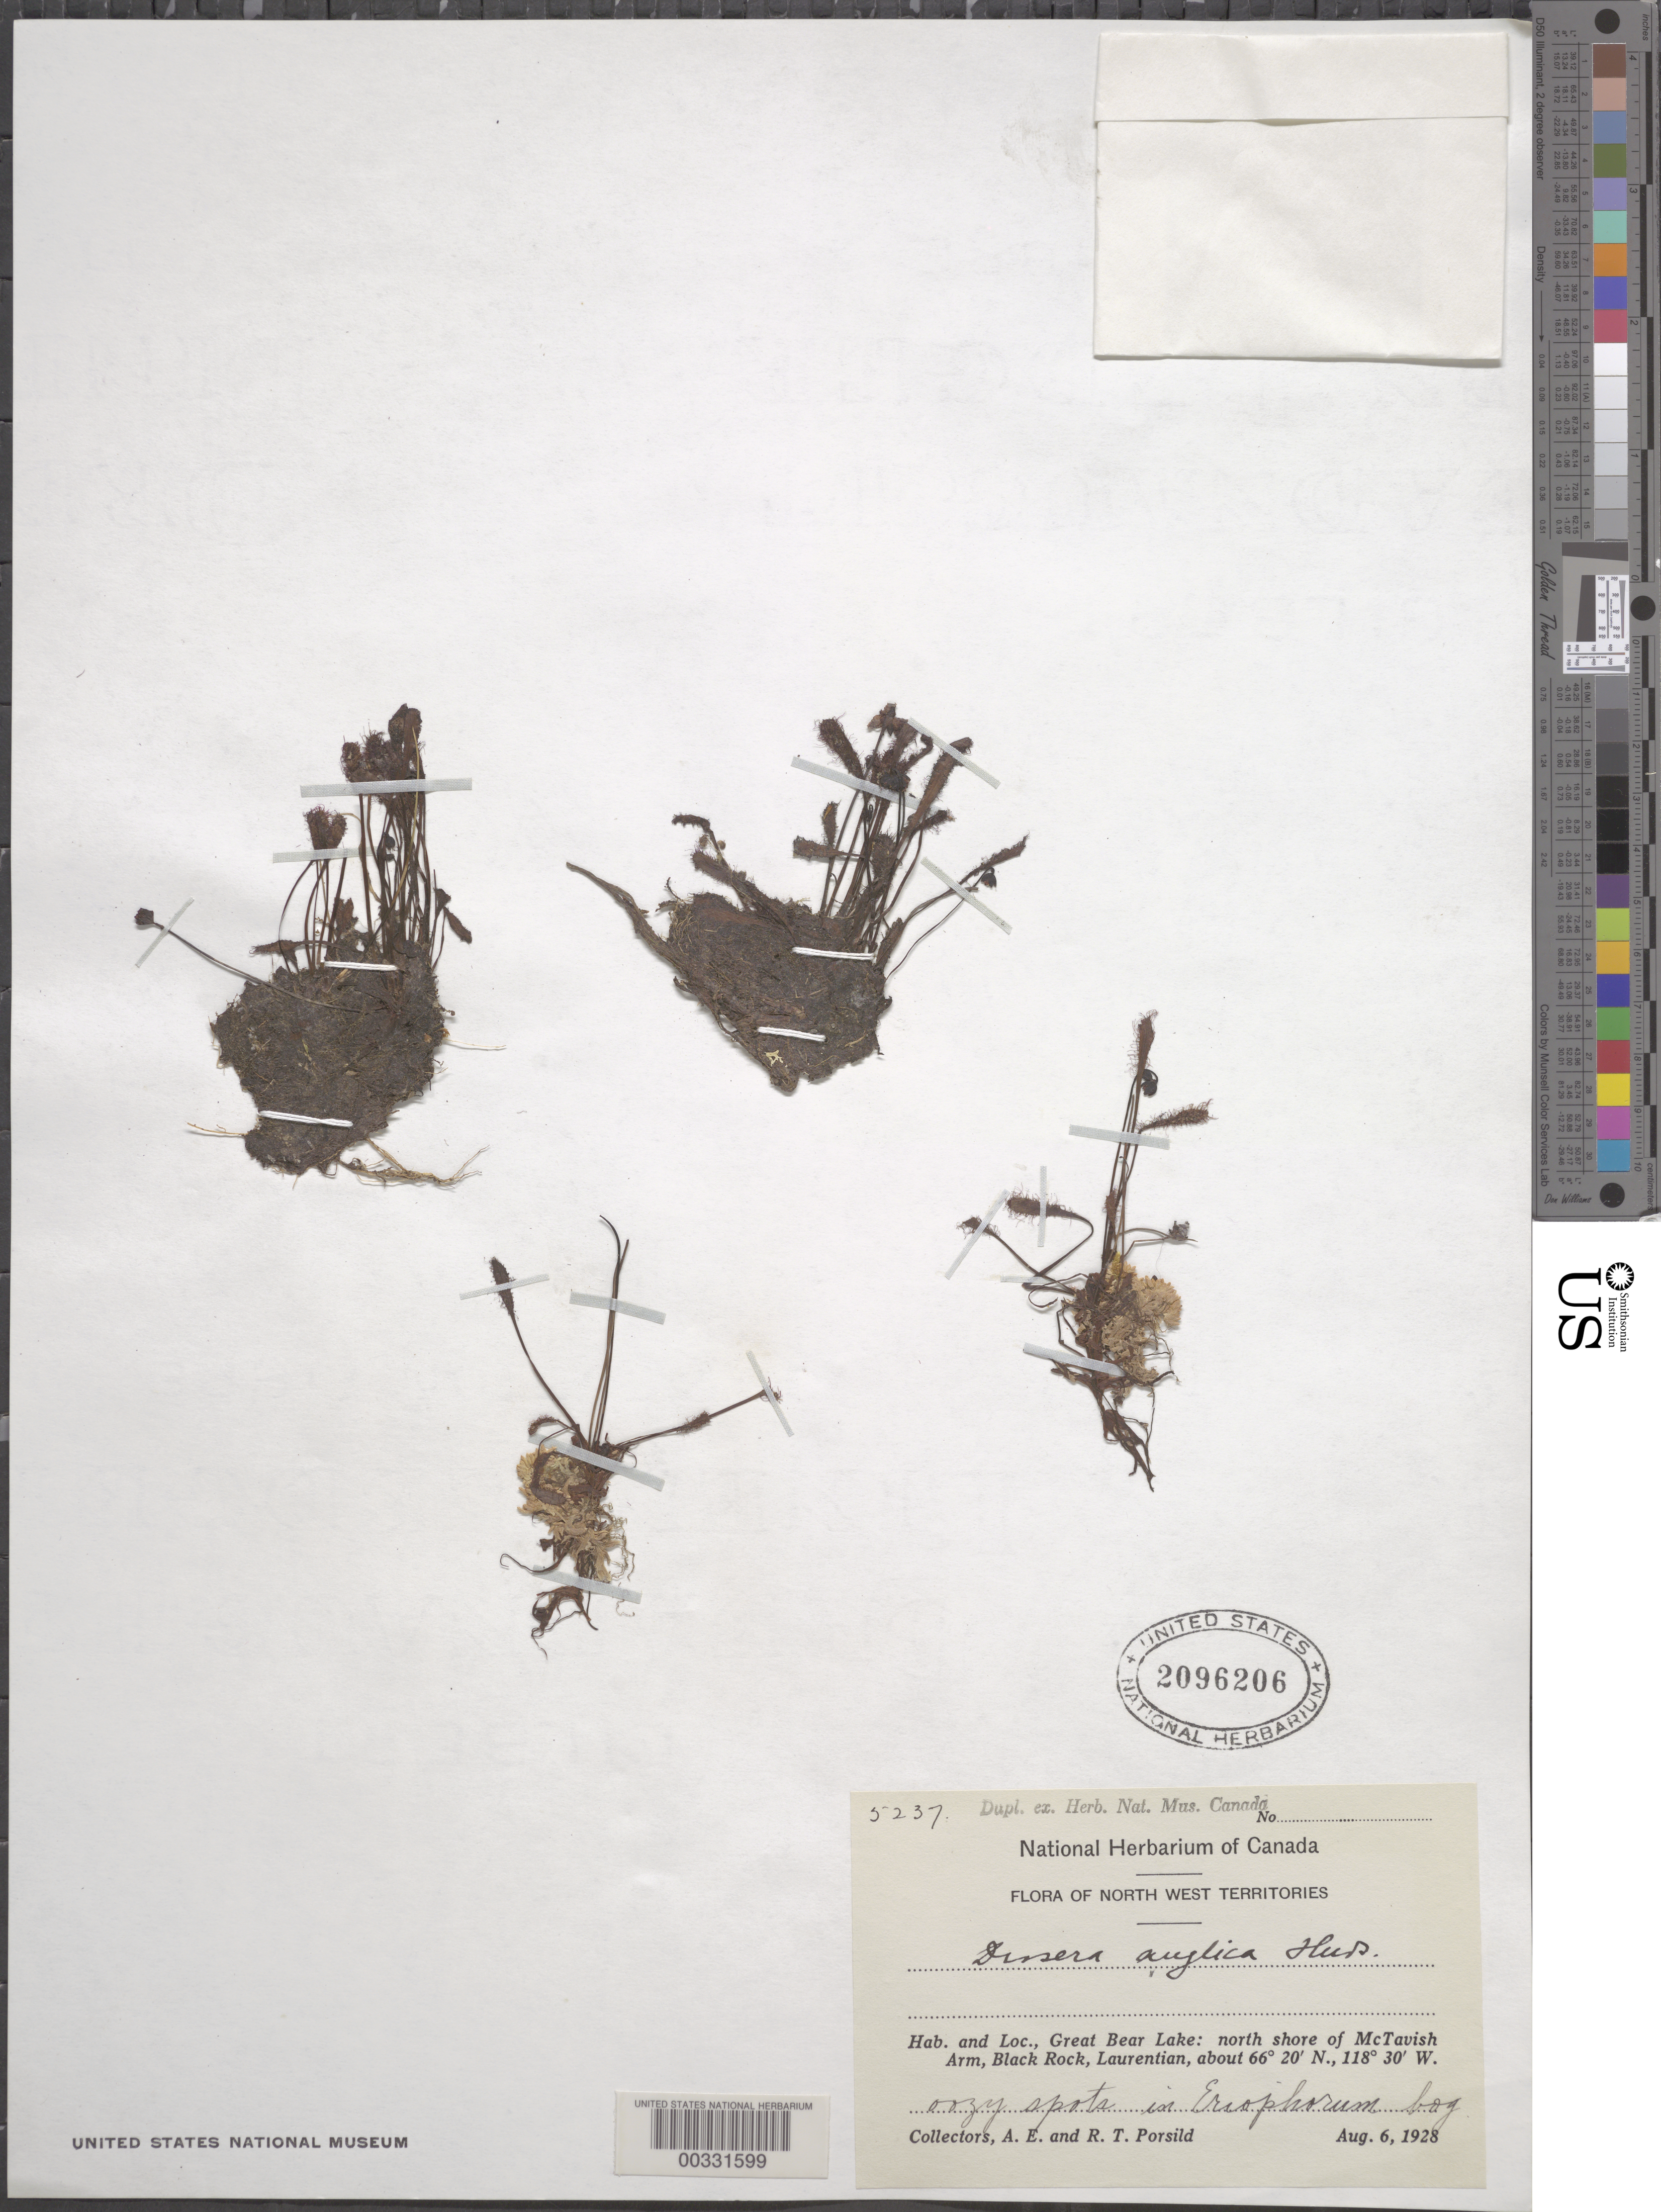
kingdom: Plantae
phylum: Tracheophyta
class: Magnoliopsida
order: Caryophyllales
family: Droseraceae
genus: Drosera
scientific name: Drosera anglica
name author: Huds.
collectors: A. E. Porsild & R. T. Porsild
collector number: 5237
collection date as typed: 06 Aug 1928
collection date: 1928-08-06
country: Canada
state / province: Northwest Territories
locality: Great bear lake, north shore of mctavish arm, black rock, laurentian.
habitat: Oozy spots in eriophorum bog.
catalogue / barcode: US 2096206